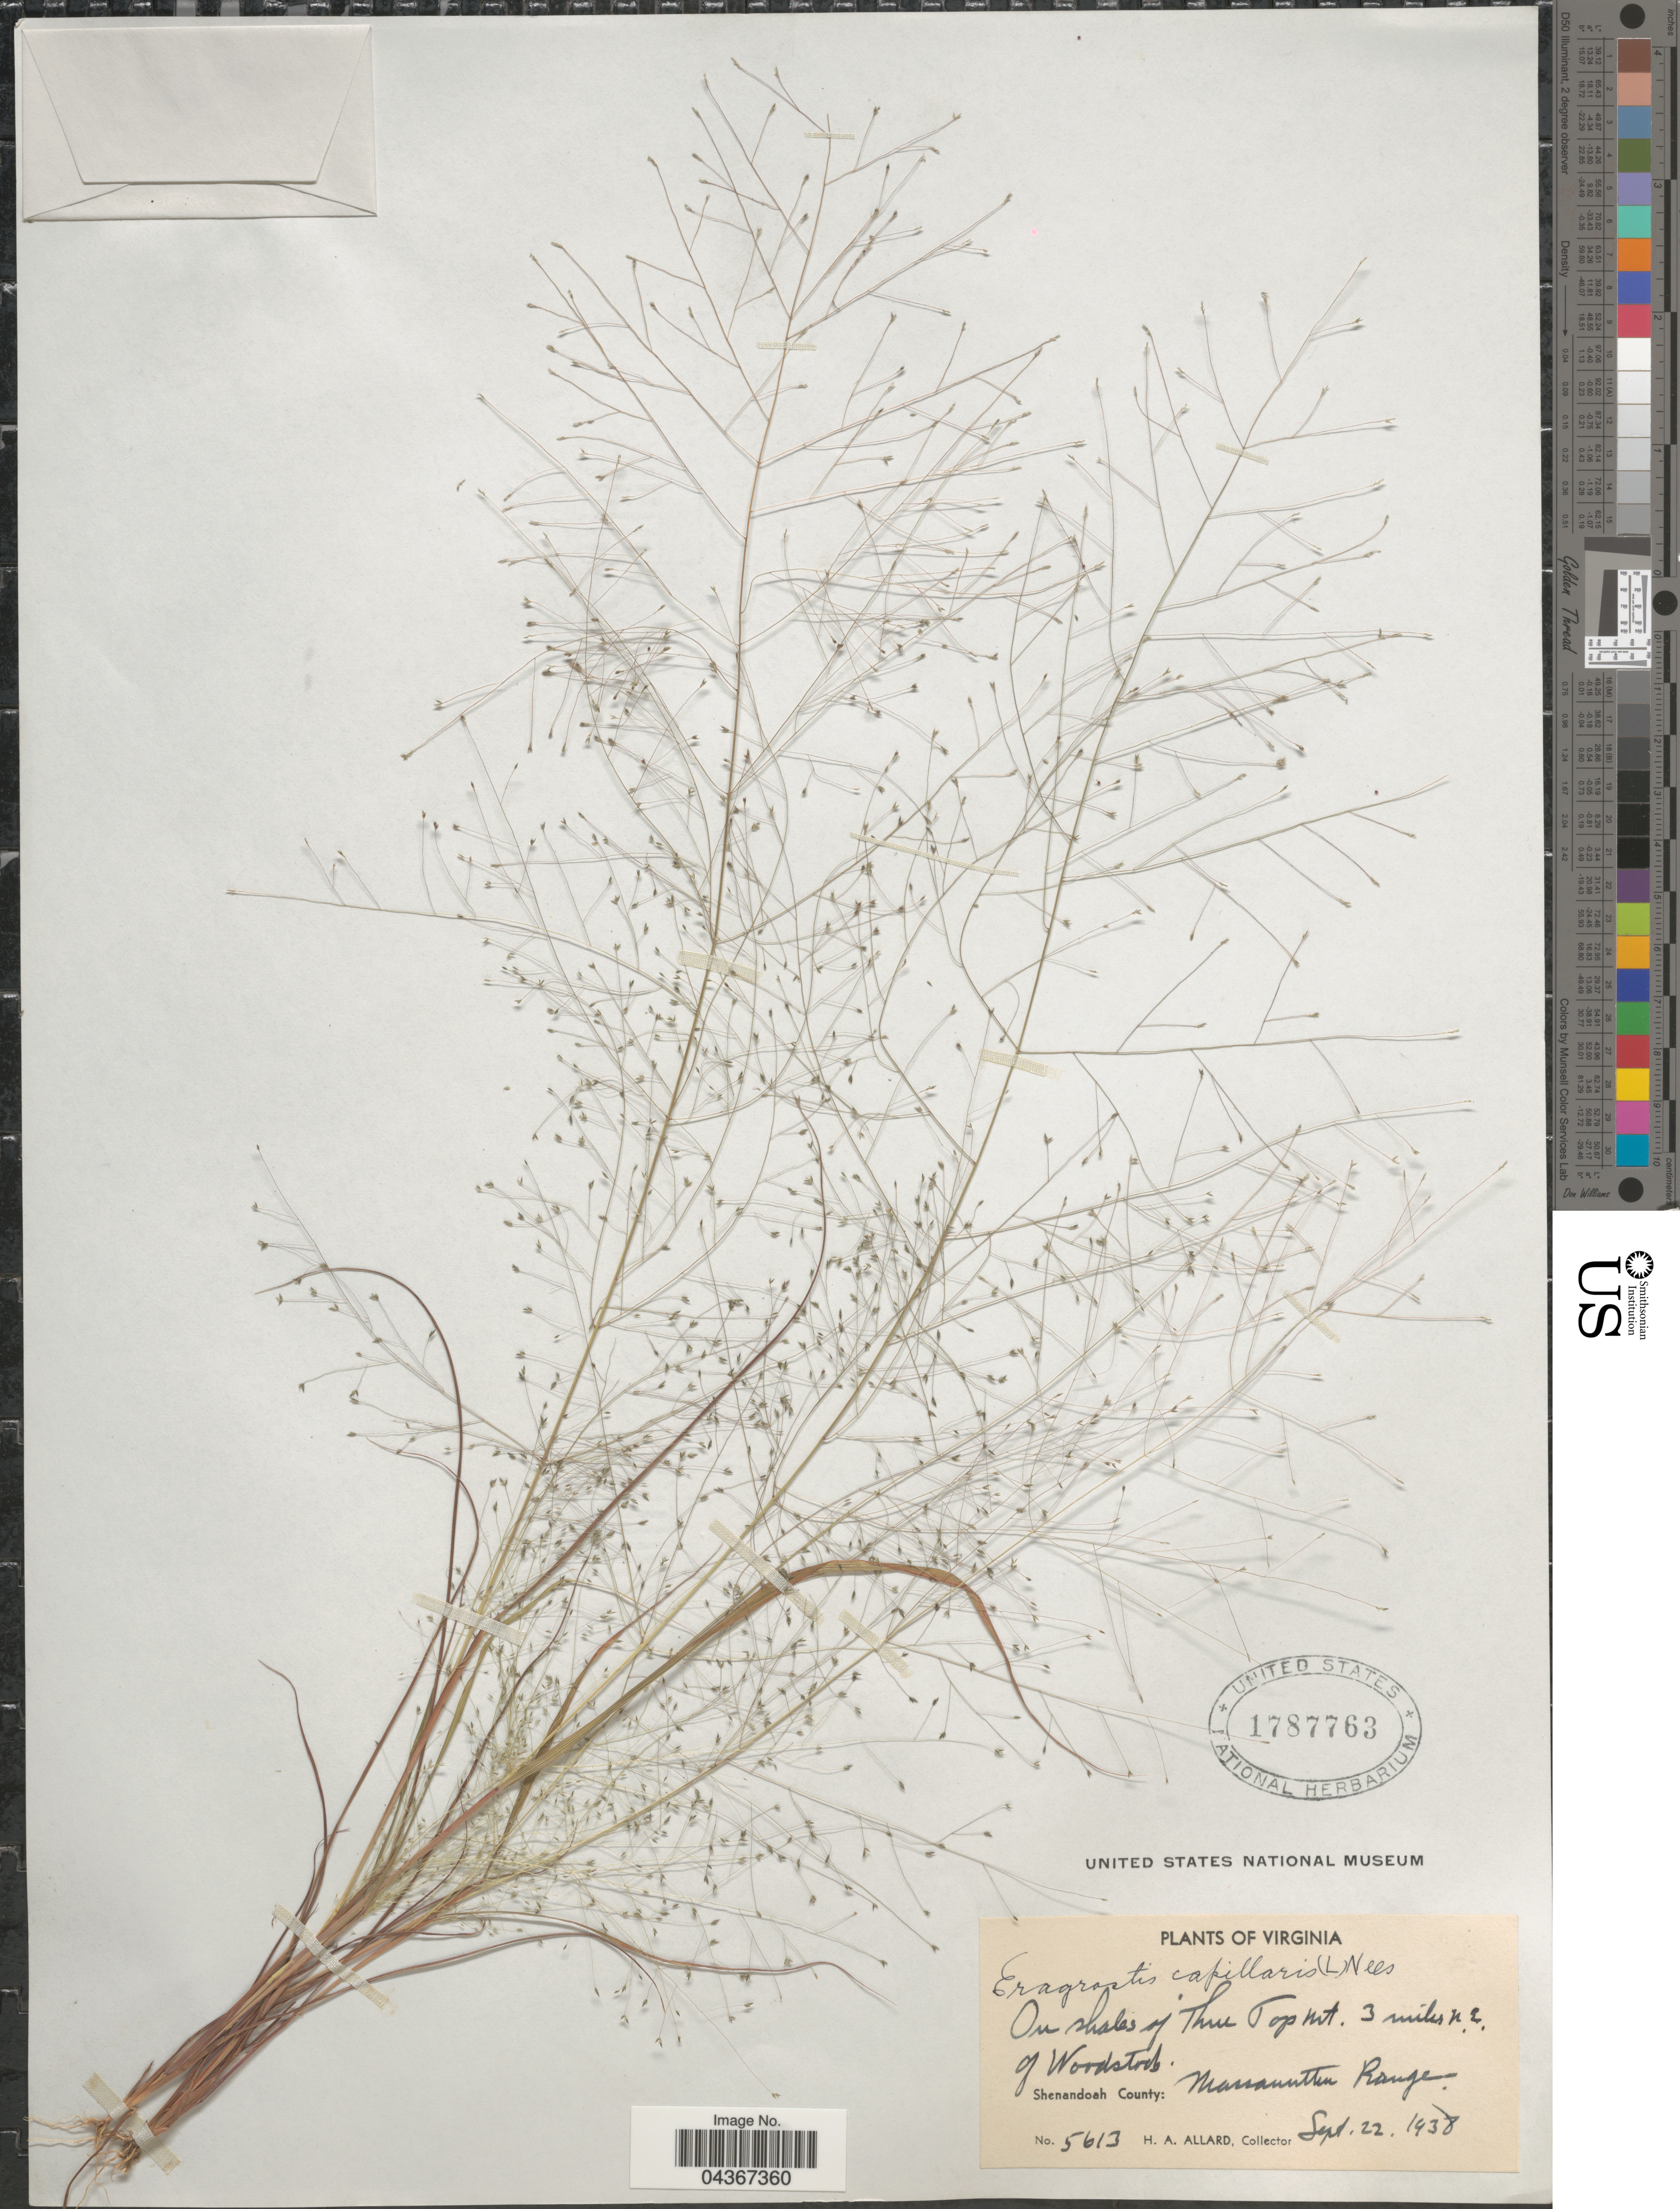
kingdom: Plantae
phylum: Tracheophyta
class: Liliopsida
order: Poales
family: Poaceae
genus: Eragrostis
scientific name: Eragrostis capillaris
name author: (L.) Nees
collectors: H. A. Allard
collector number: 5613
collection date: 1938-09-22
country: United States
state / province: Virginia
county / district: Shenandoah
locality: On shales of Three Top Mt. 3 miles N.E. of Woodstock. Shenandoah County: Massanutten Range.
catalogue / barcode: US 1787763